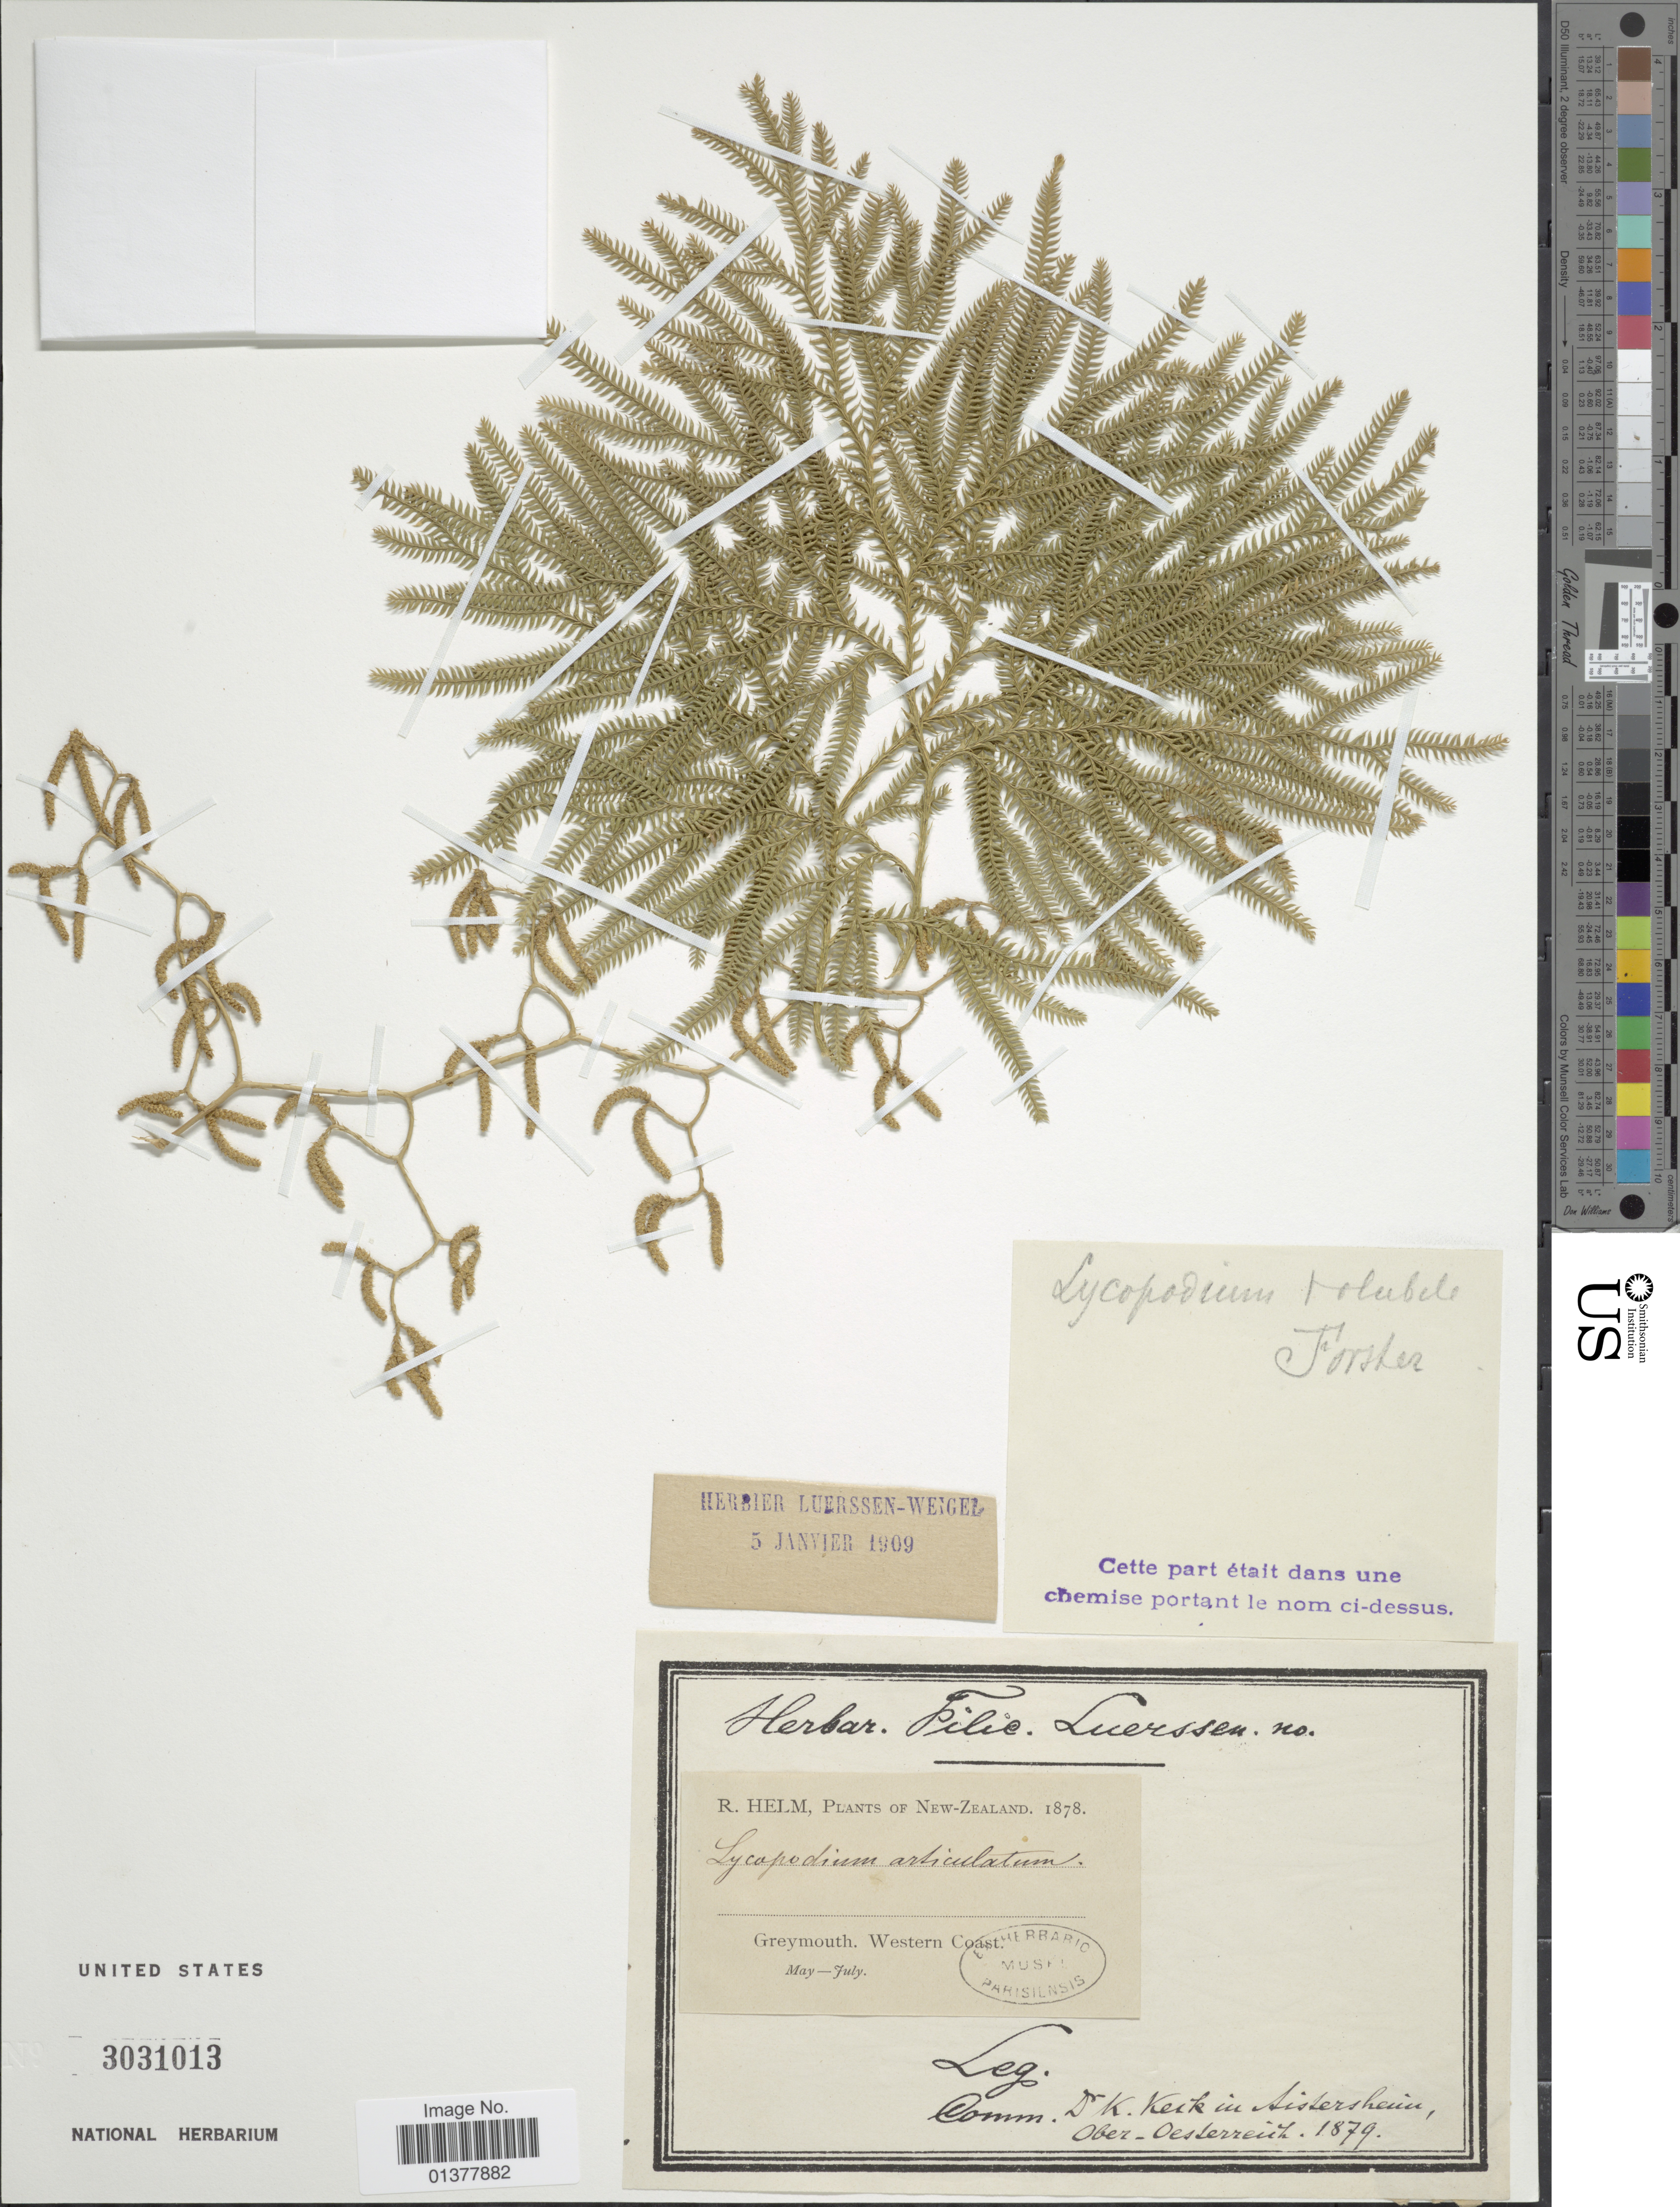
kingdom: Plantae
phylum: Tracheophyta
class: Lycopodiopsida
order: Lycopodiales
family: Lycopodiaceae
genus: Pseudodiphasium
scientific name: Pseudodiphasium volubile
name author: (G. Forst.) Holub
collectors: R. Helms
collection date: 1878-05/1878-07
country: New Zealand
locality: Greymouth, Western Coast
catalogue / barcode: US 3031013